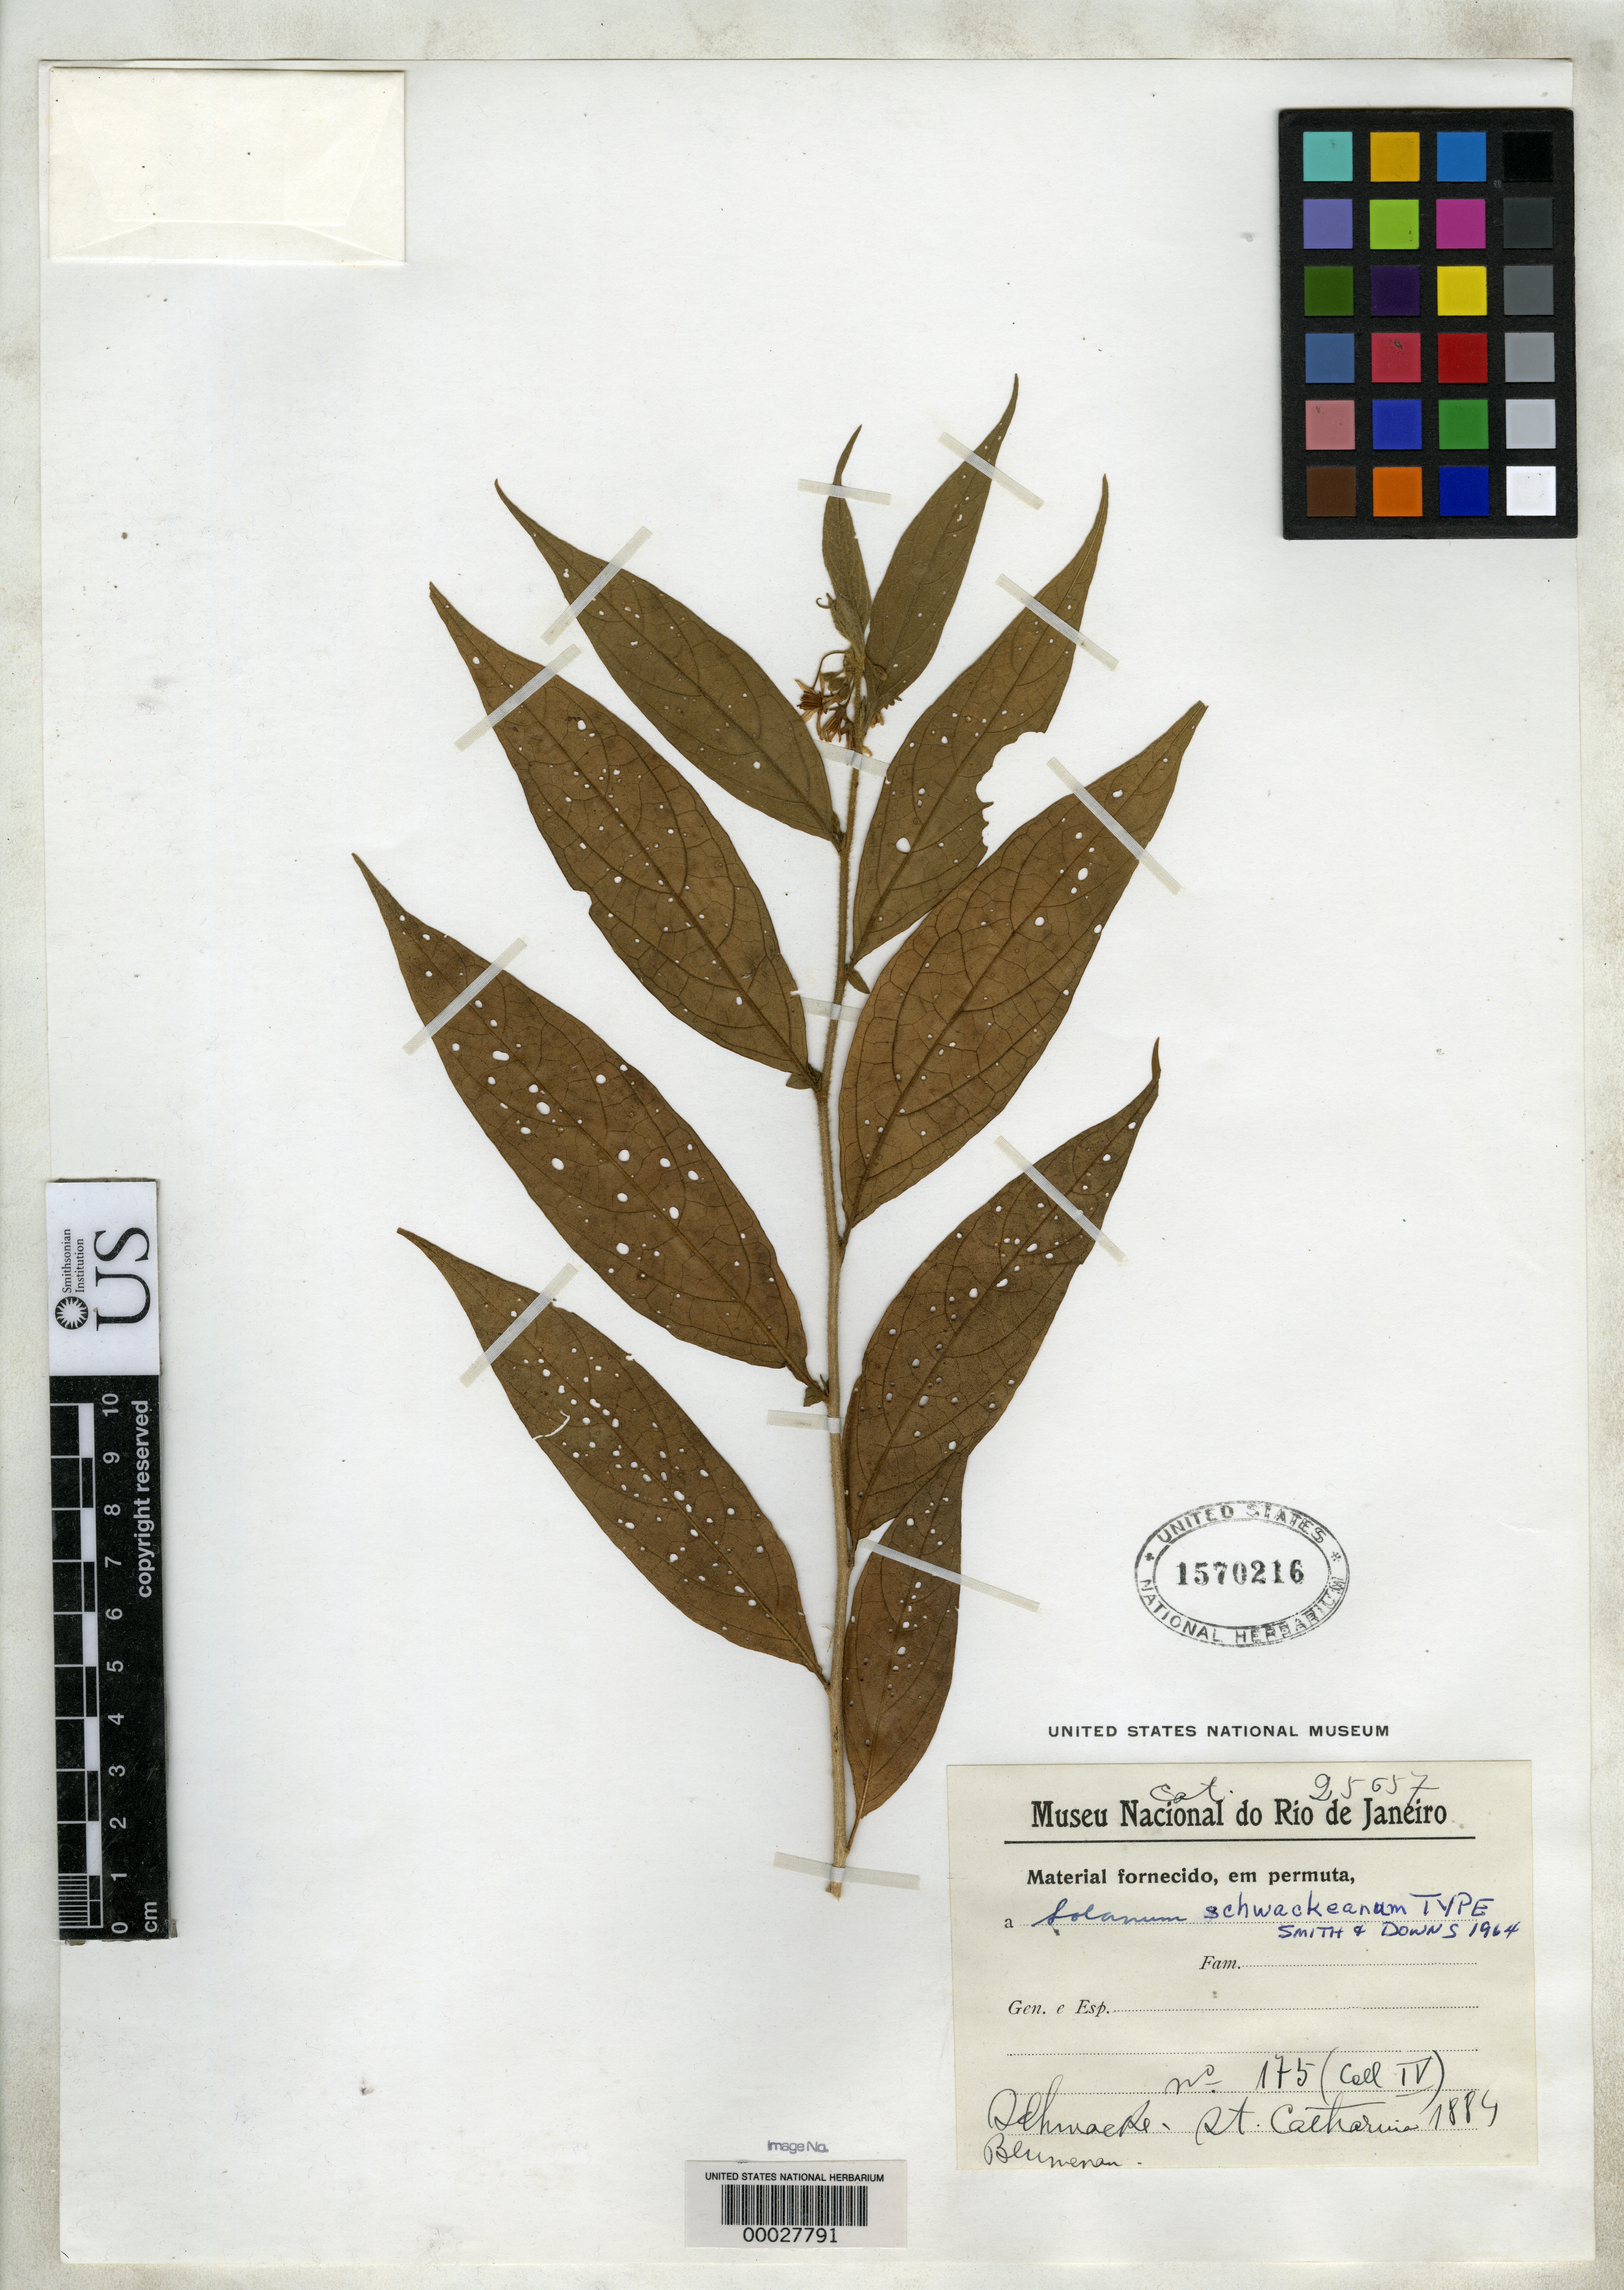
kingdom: Plantae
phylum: Tracheophyta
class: Magnoliopsida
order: Solanales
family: Solanaceae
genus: Solanum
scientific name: Solanum schwackeanum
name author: L.B. Sm. & Downs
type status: Holotype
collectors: C. A. W. Schwacke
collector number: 175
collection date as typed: Apr 1884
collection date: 1884-04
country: Brazil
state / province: Santa Catarina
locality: Near Blumenau.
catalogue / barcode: US 1570216